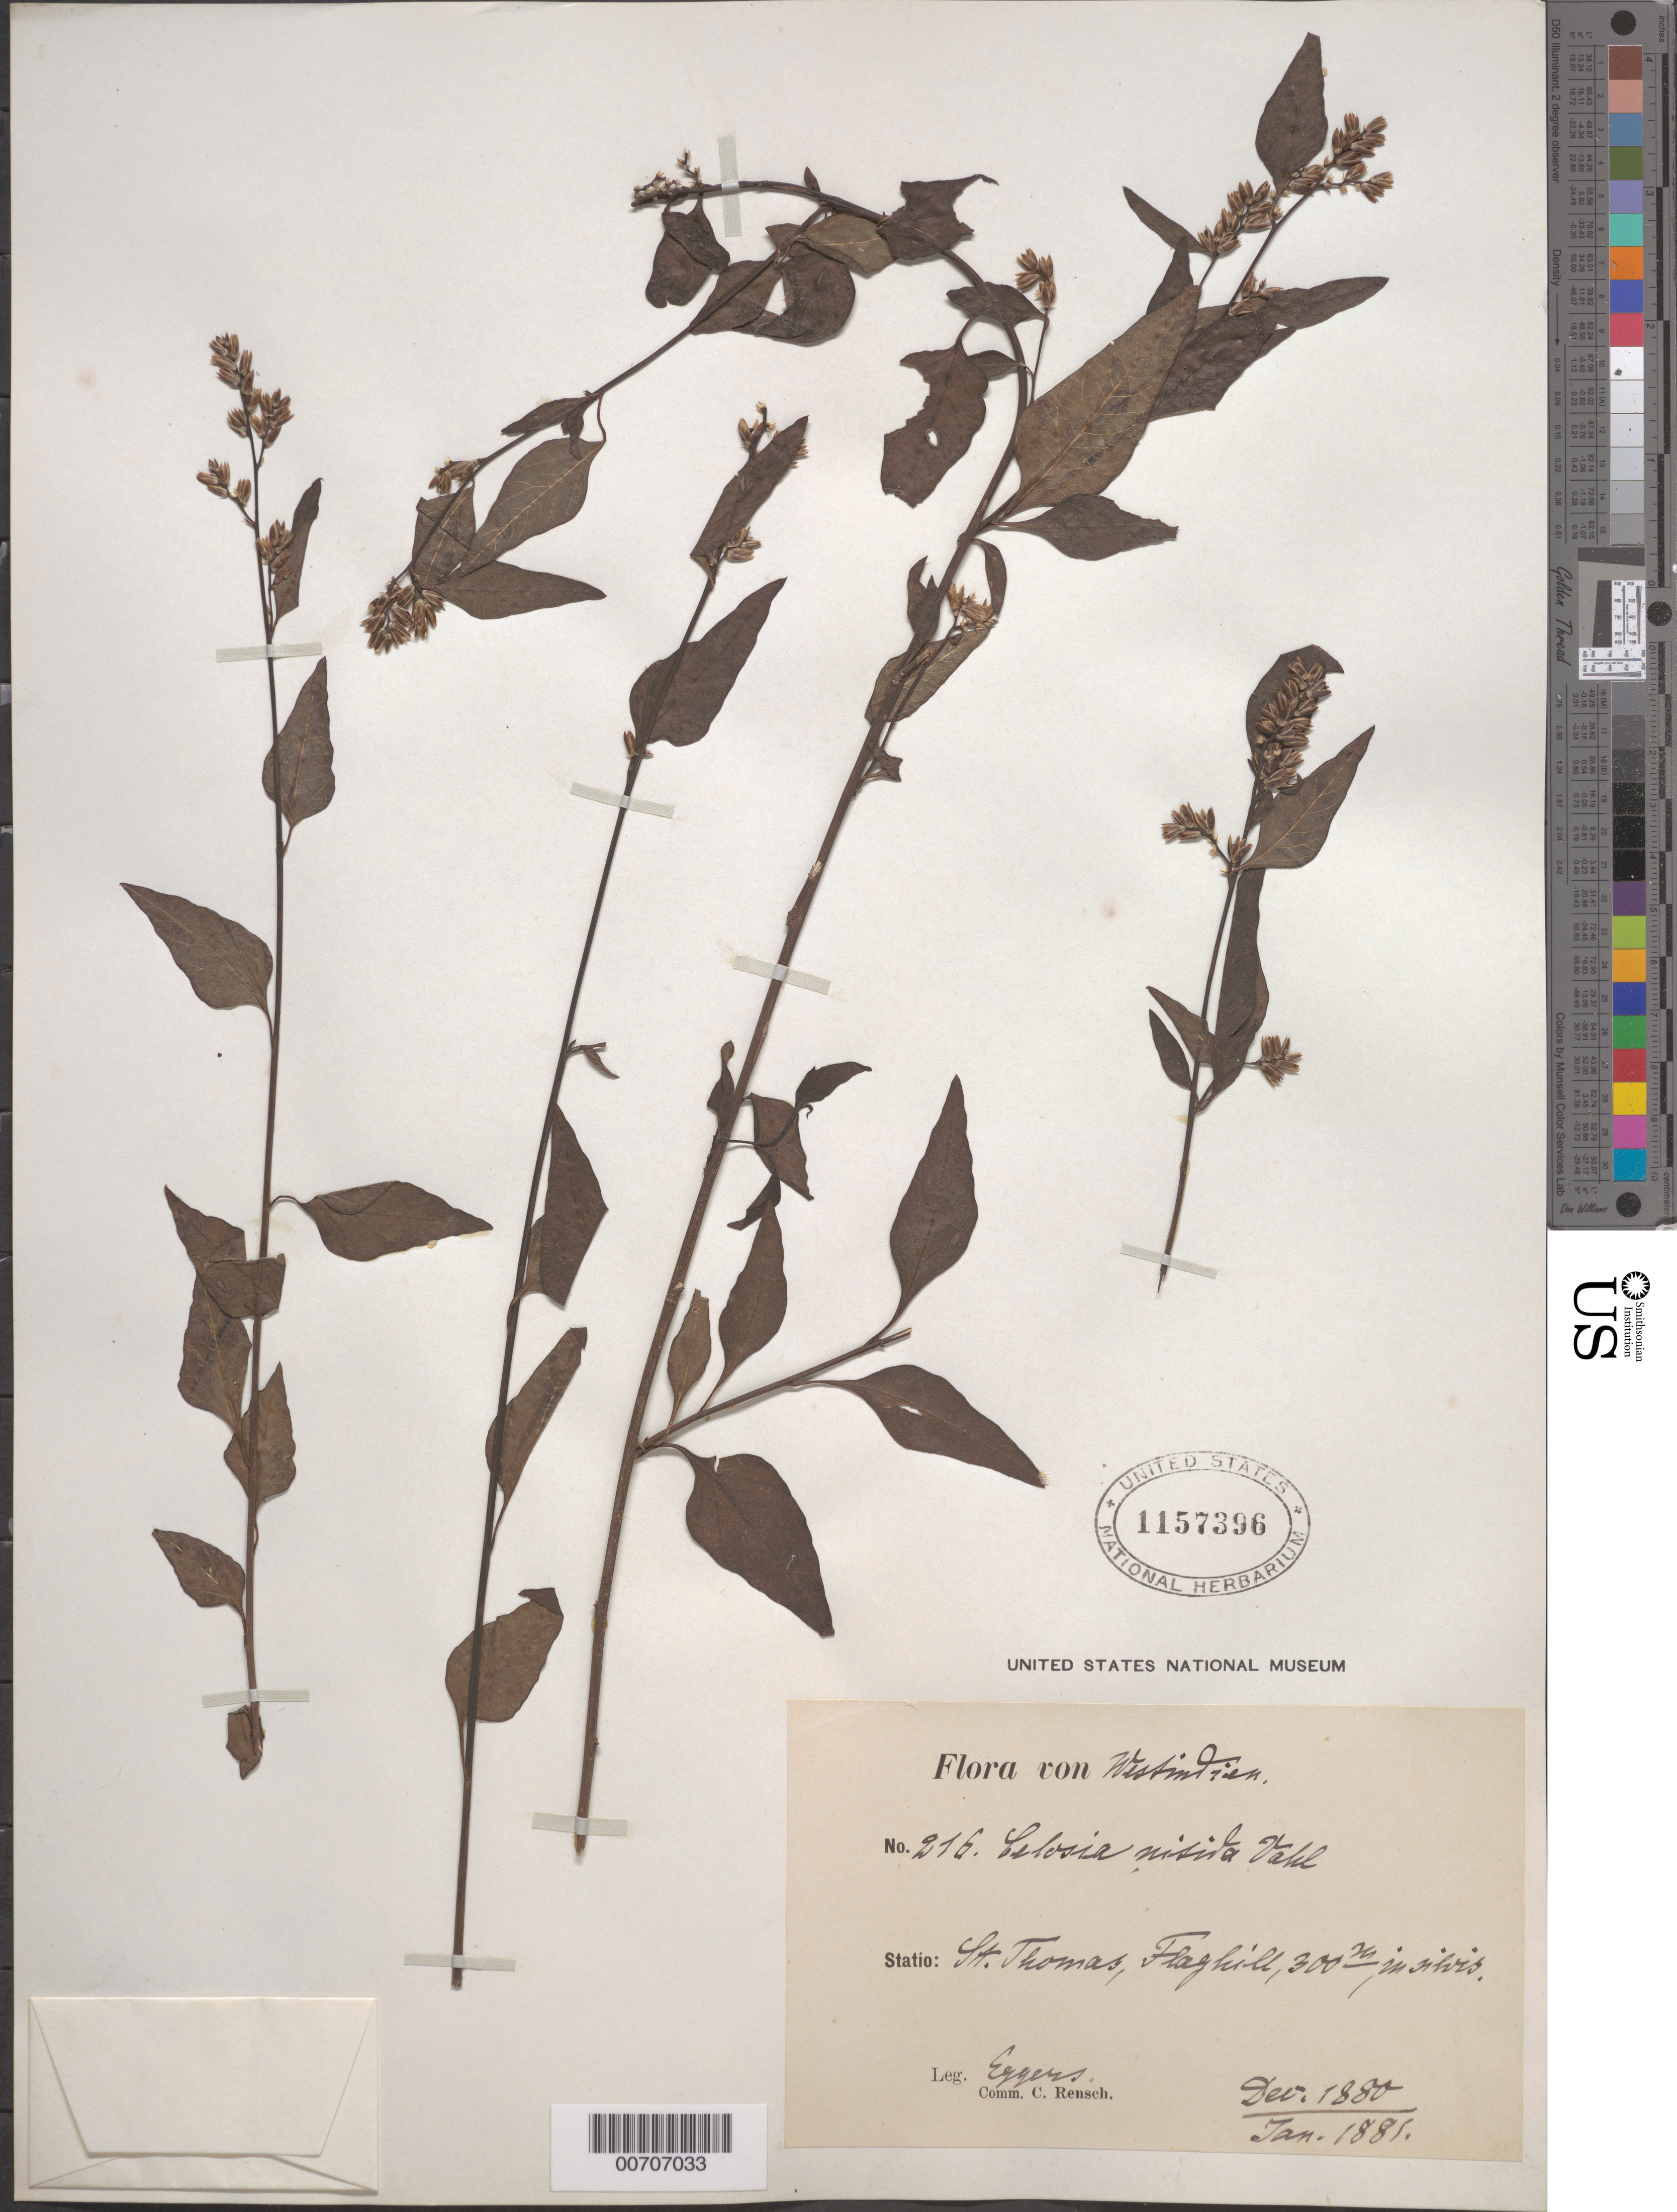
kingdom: Plantae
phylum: Tracheophyta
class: Magnoliopsida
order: Caryophyllales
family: Amaranthaceae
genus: Celosia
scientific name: Celosia nitida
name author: Vahl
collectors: H. F. A. von Eggers & C. Rensch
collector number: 276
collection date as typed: Dec 1880 to -- Jan 1881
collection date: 1880-12/1881-01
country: U.S. Virgin Islands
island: St. Thomas Island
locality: Flaghill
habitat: In sylvis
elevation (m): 300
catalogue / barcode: US 1157396